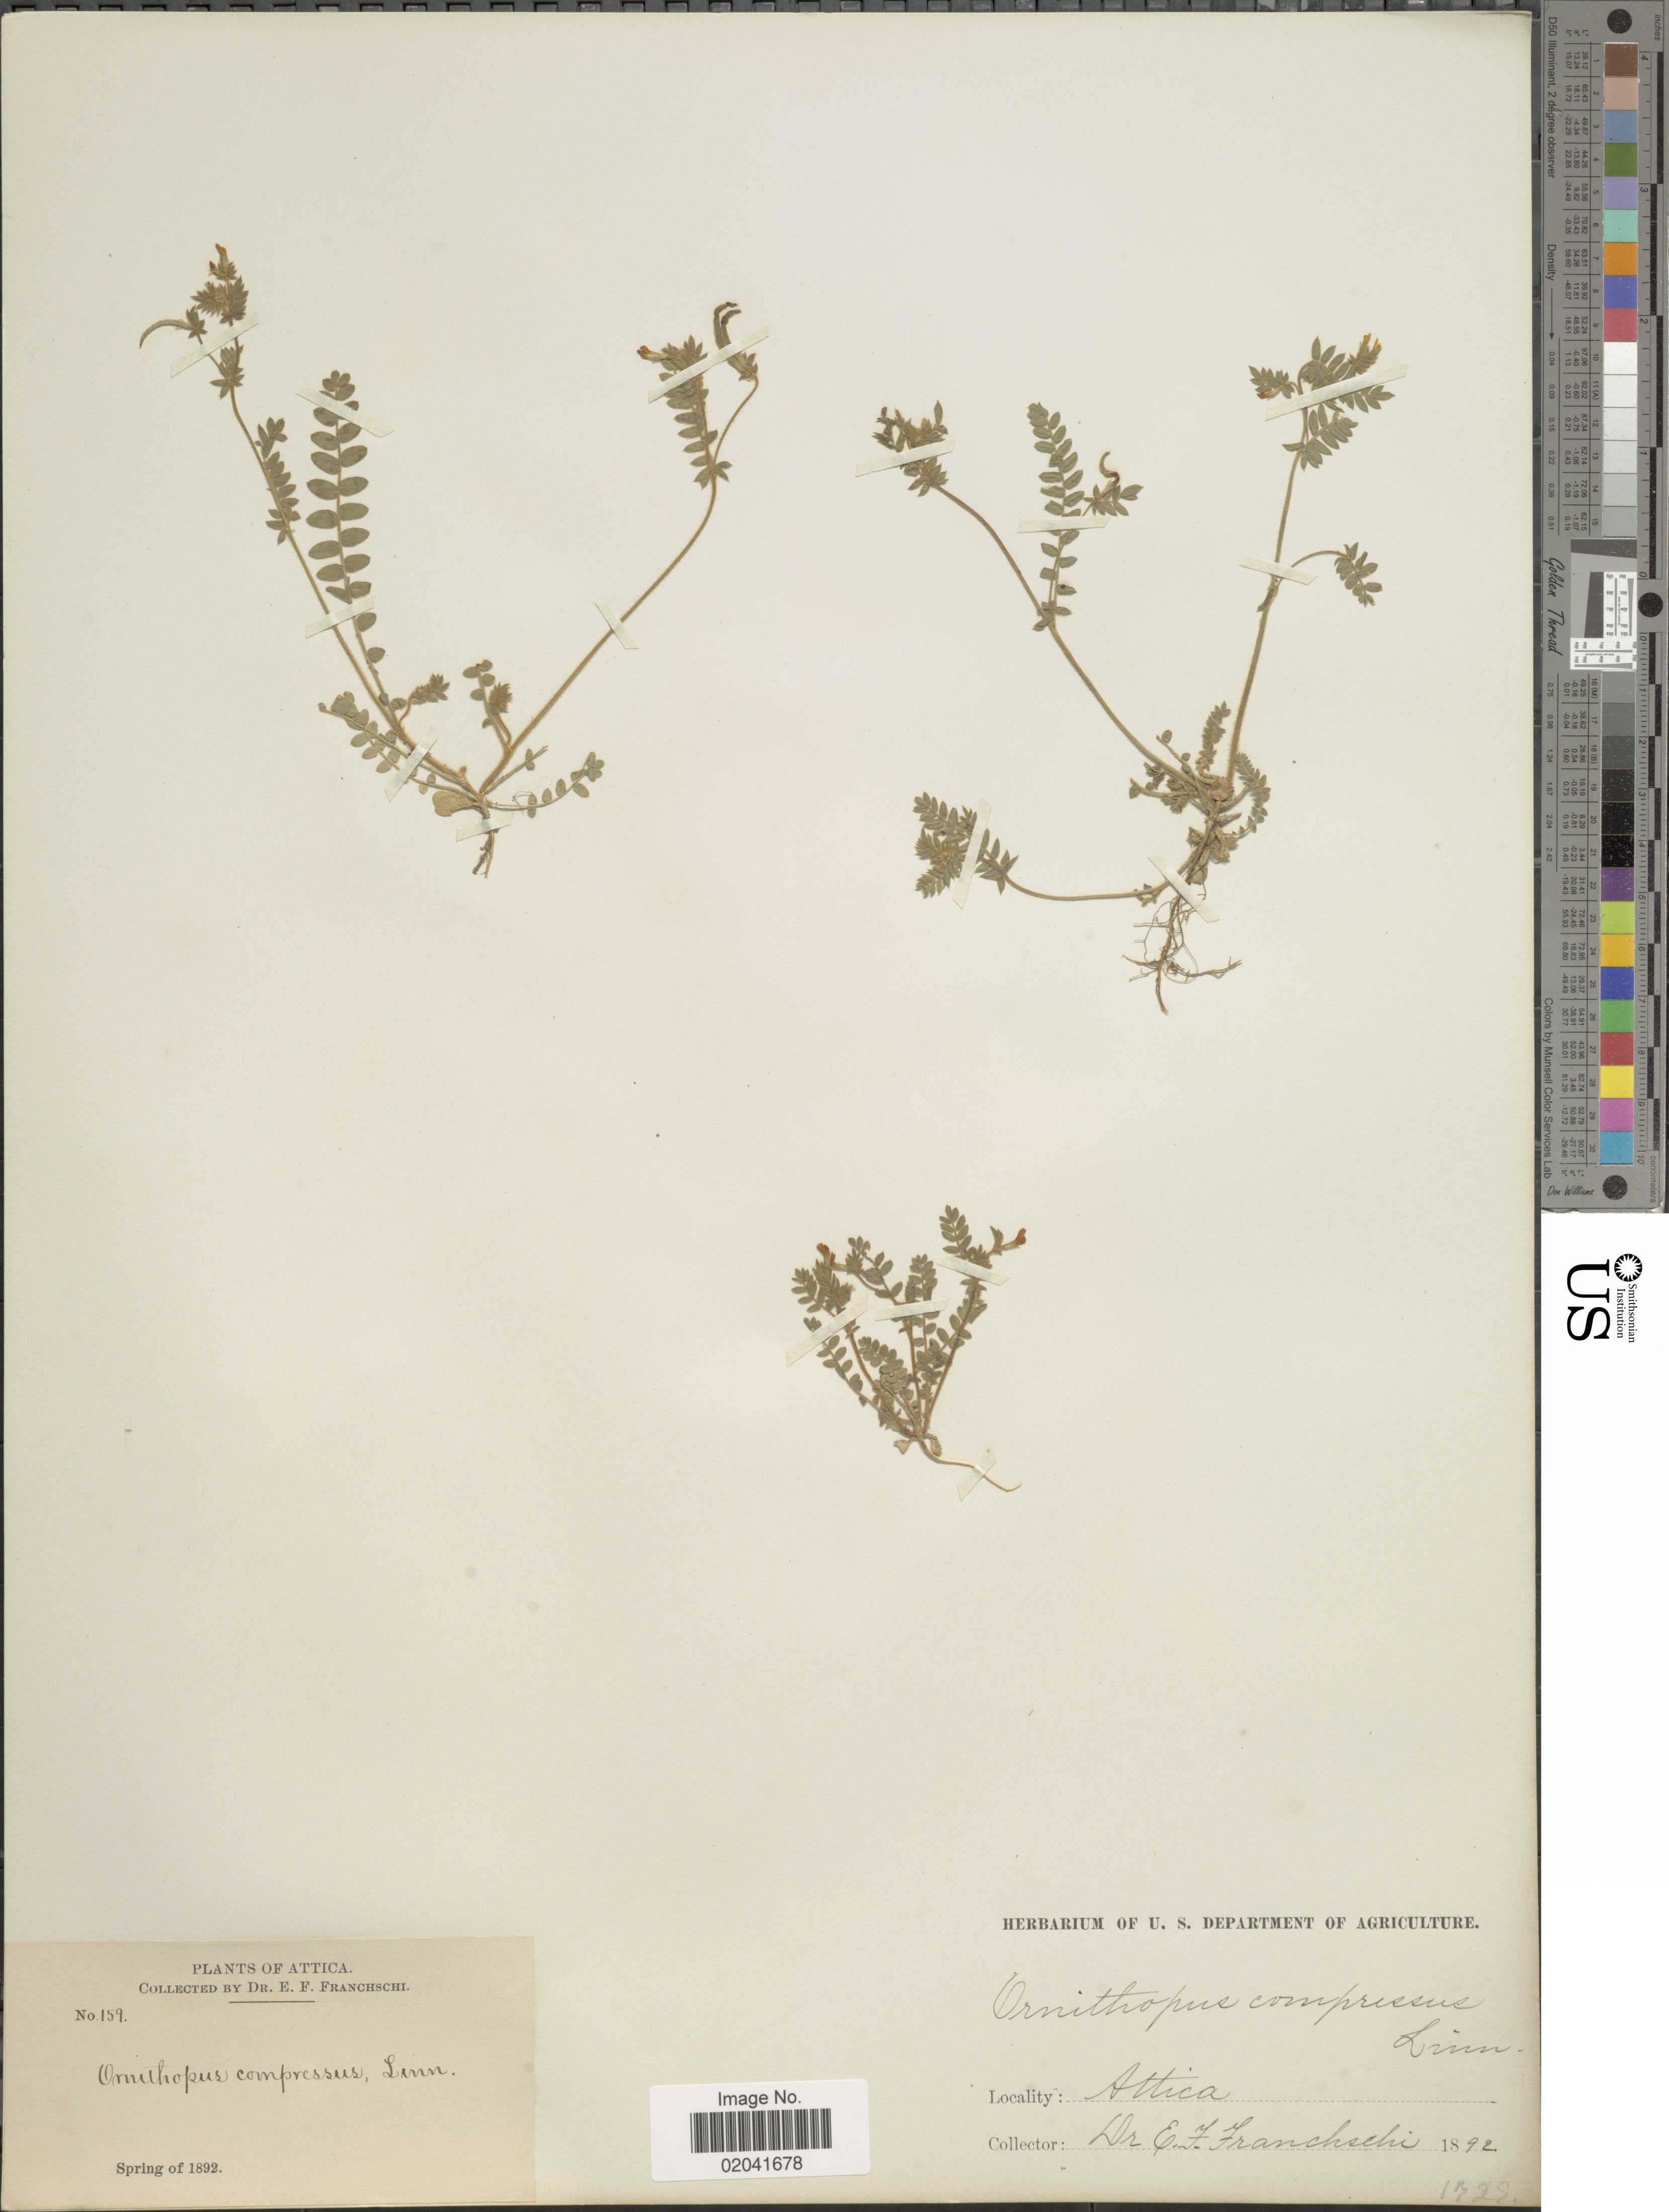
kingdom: Plantae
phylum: Tracheophyta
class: Magnoliopsida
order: Fabales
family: Fabaceae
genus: Ornithopus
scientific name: Ornithopus compressus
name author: L.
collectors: E. Franchschi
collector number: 159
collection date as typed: Spring of 1892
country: Greece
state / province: Attica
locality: Attica.